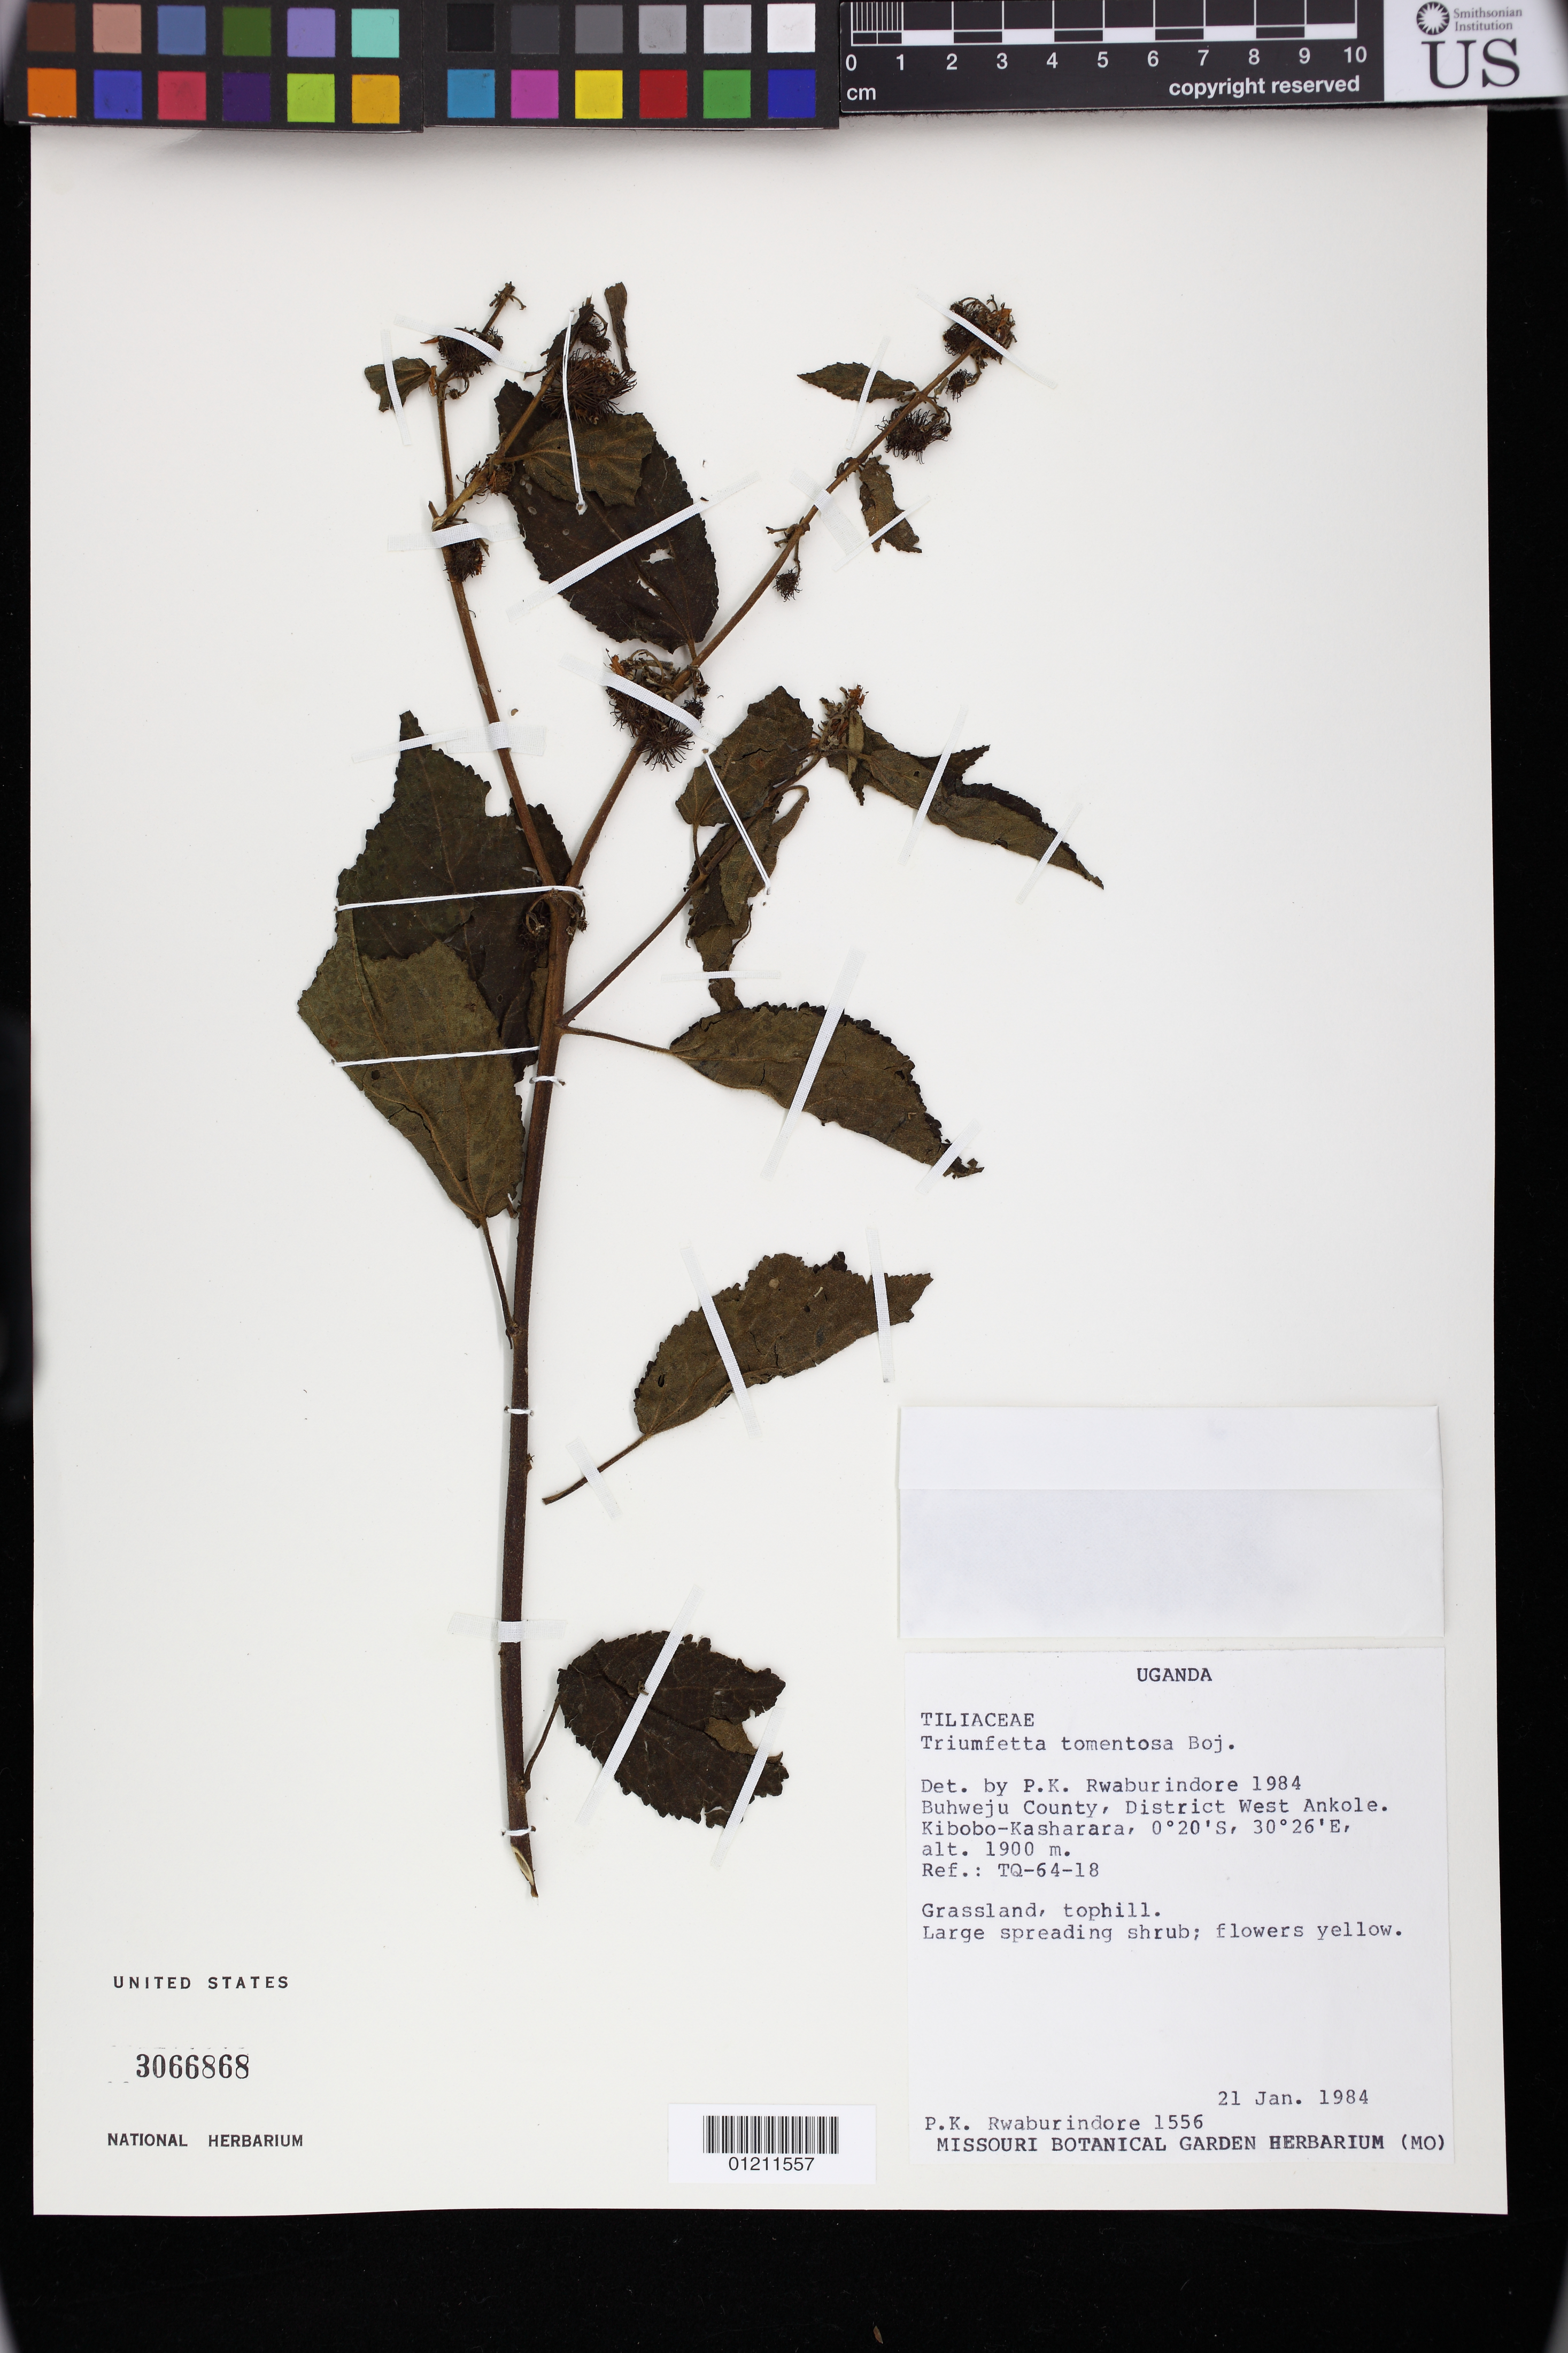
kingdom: Plantae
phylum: Tracheophyta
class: Magnoliopsida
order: Malvales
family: Malvaceae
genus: Triumfetta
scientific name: Triumfetta sp.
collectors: P. Rwaburindore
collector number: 1556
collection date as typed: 21 Jan 1984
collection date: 1984-01-21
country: Uganda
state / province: Western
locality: Buhweju County, District West Ankole. Kibobo-Kasharara. Ref.: TQ-64-18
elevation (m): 1900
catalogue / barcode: US 3066868